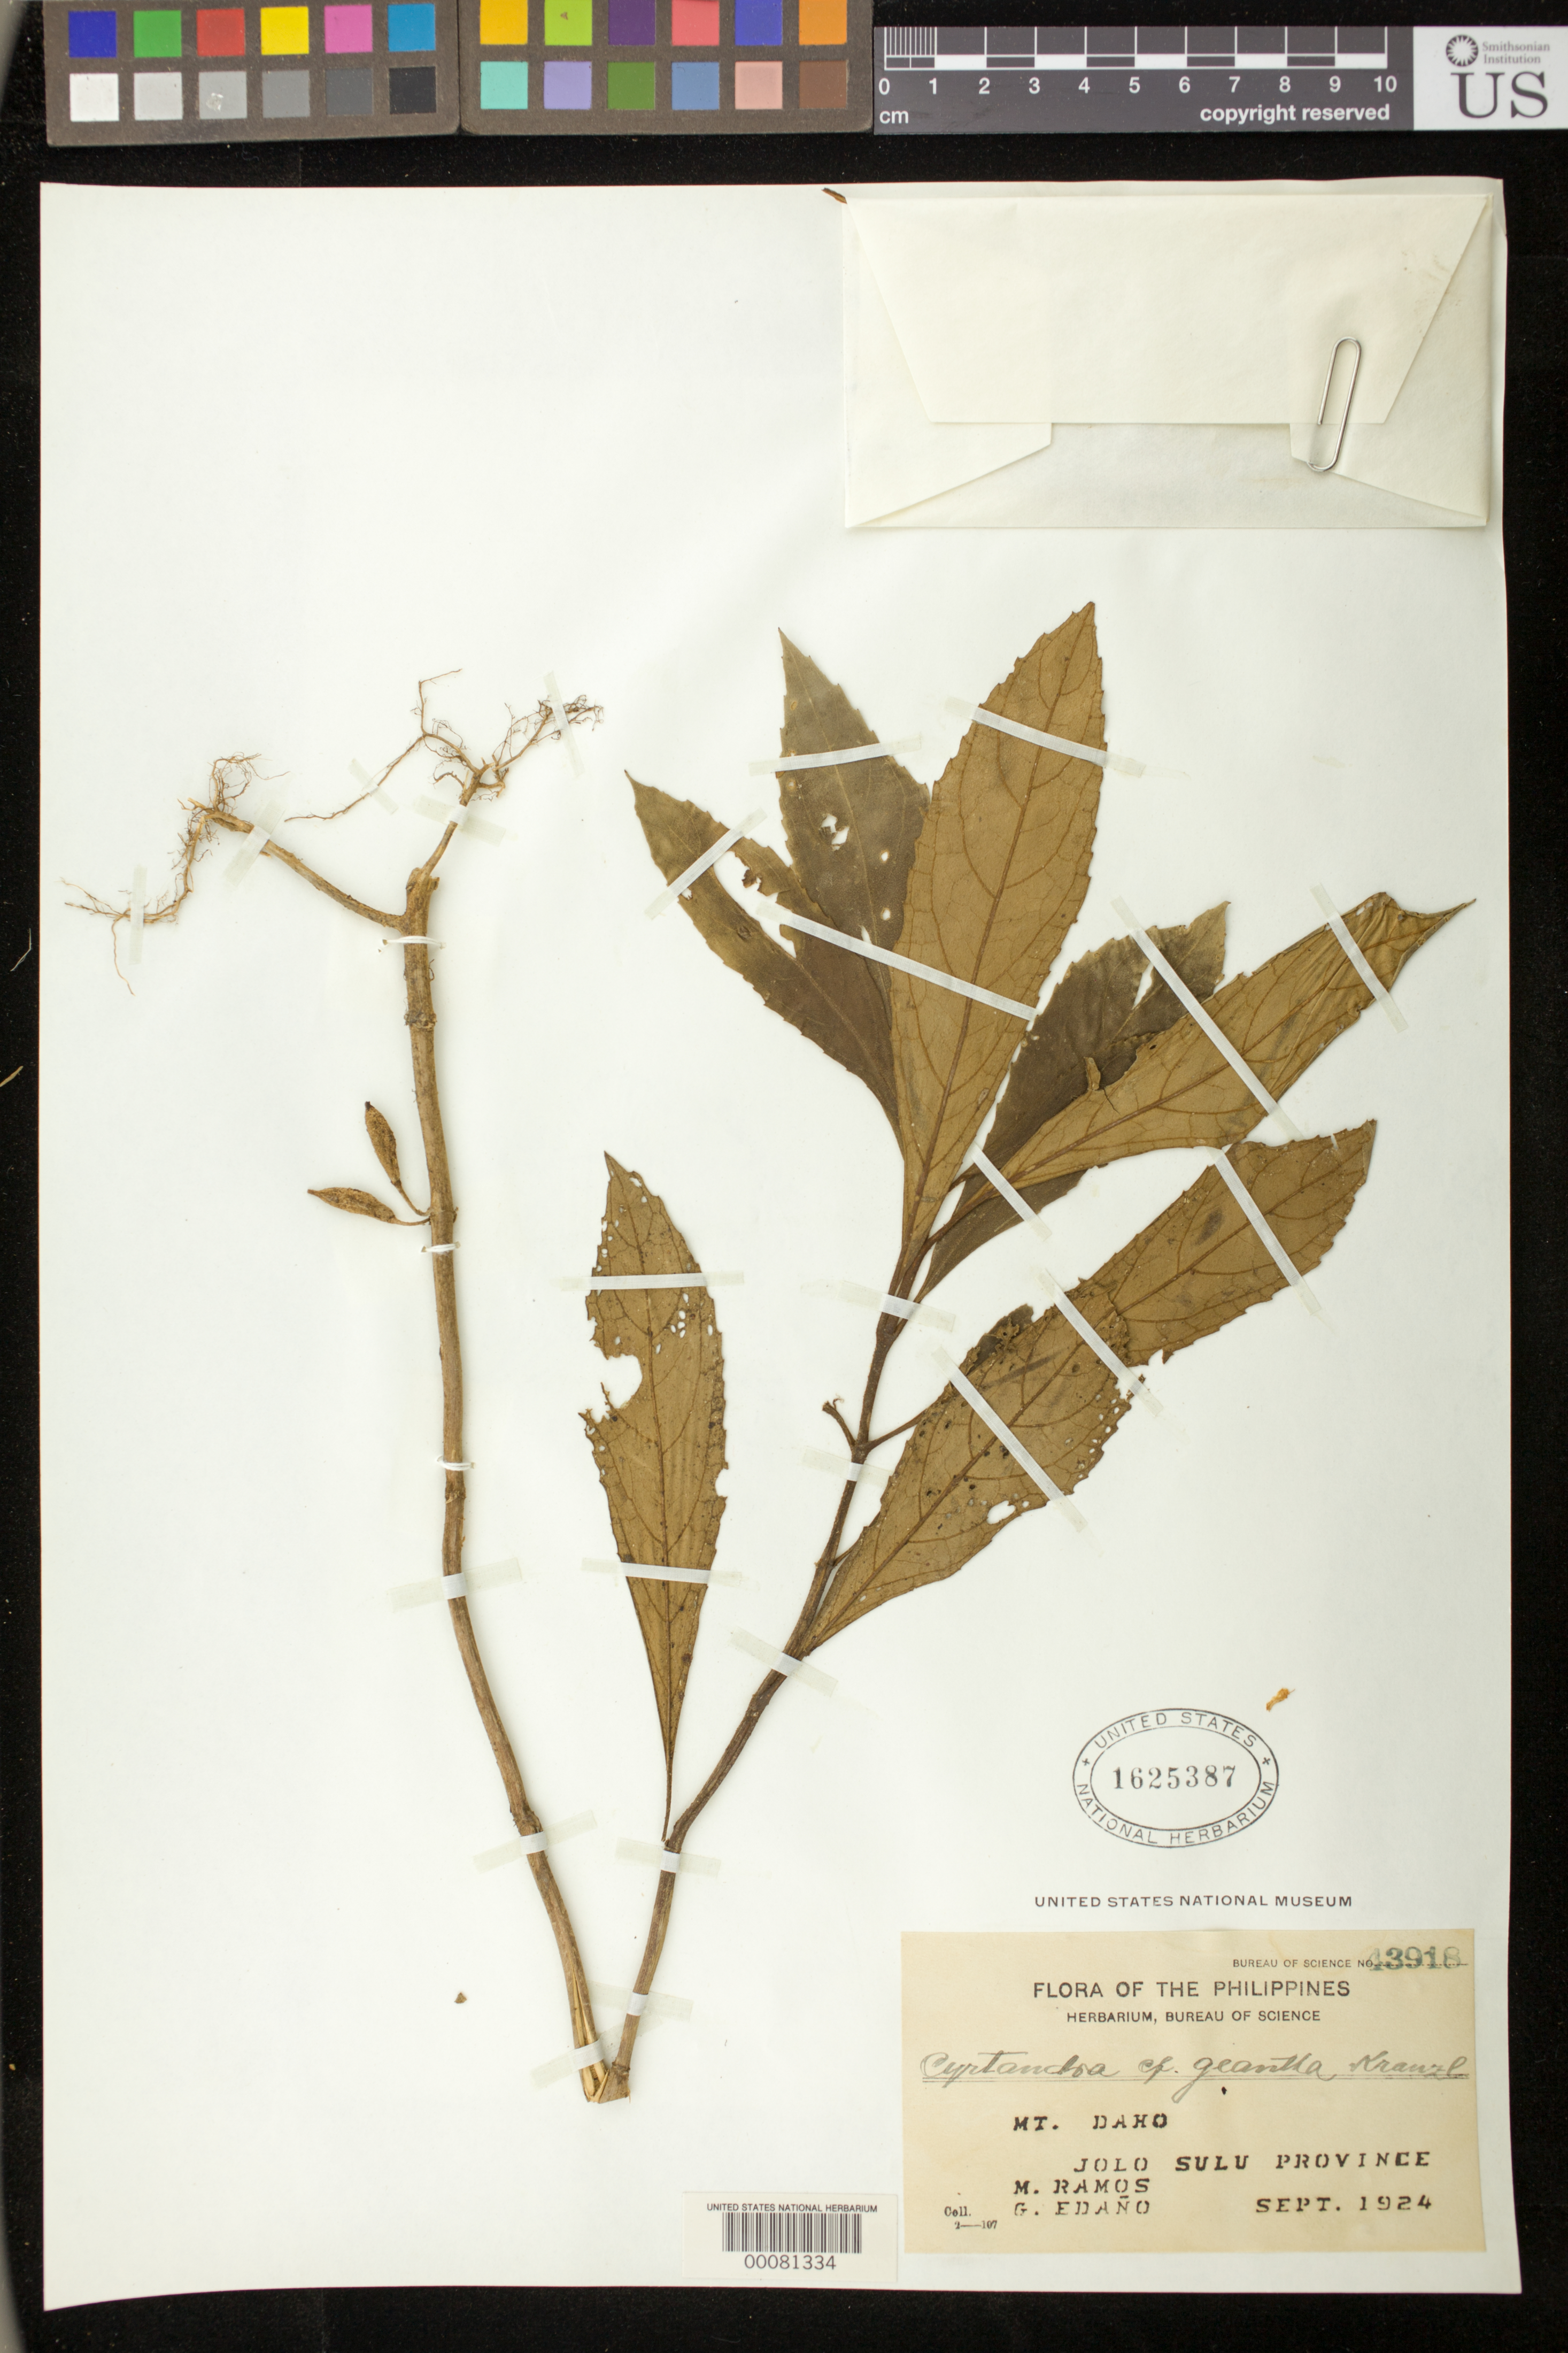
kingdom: Plantae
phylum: Tracheophyta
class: Magnoliopsida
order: Lamiales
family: Gesneriaceae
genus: Cyrtandra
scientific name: Cyrtandra geantha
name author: Kraenzl.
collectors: M. Ramos & G. Edaño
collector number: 43918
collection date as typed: Sep 1924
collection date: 1924-09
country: Philippines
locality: Sulu archipelago, Sulu, Mt daho, jolo sulu province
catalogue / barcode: US 1625387